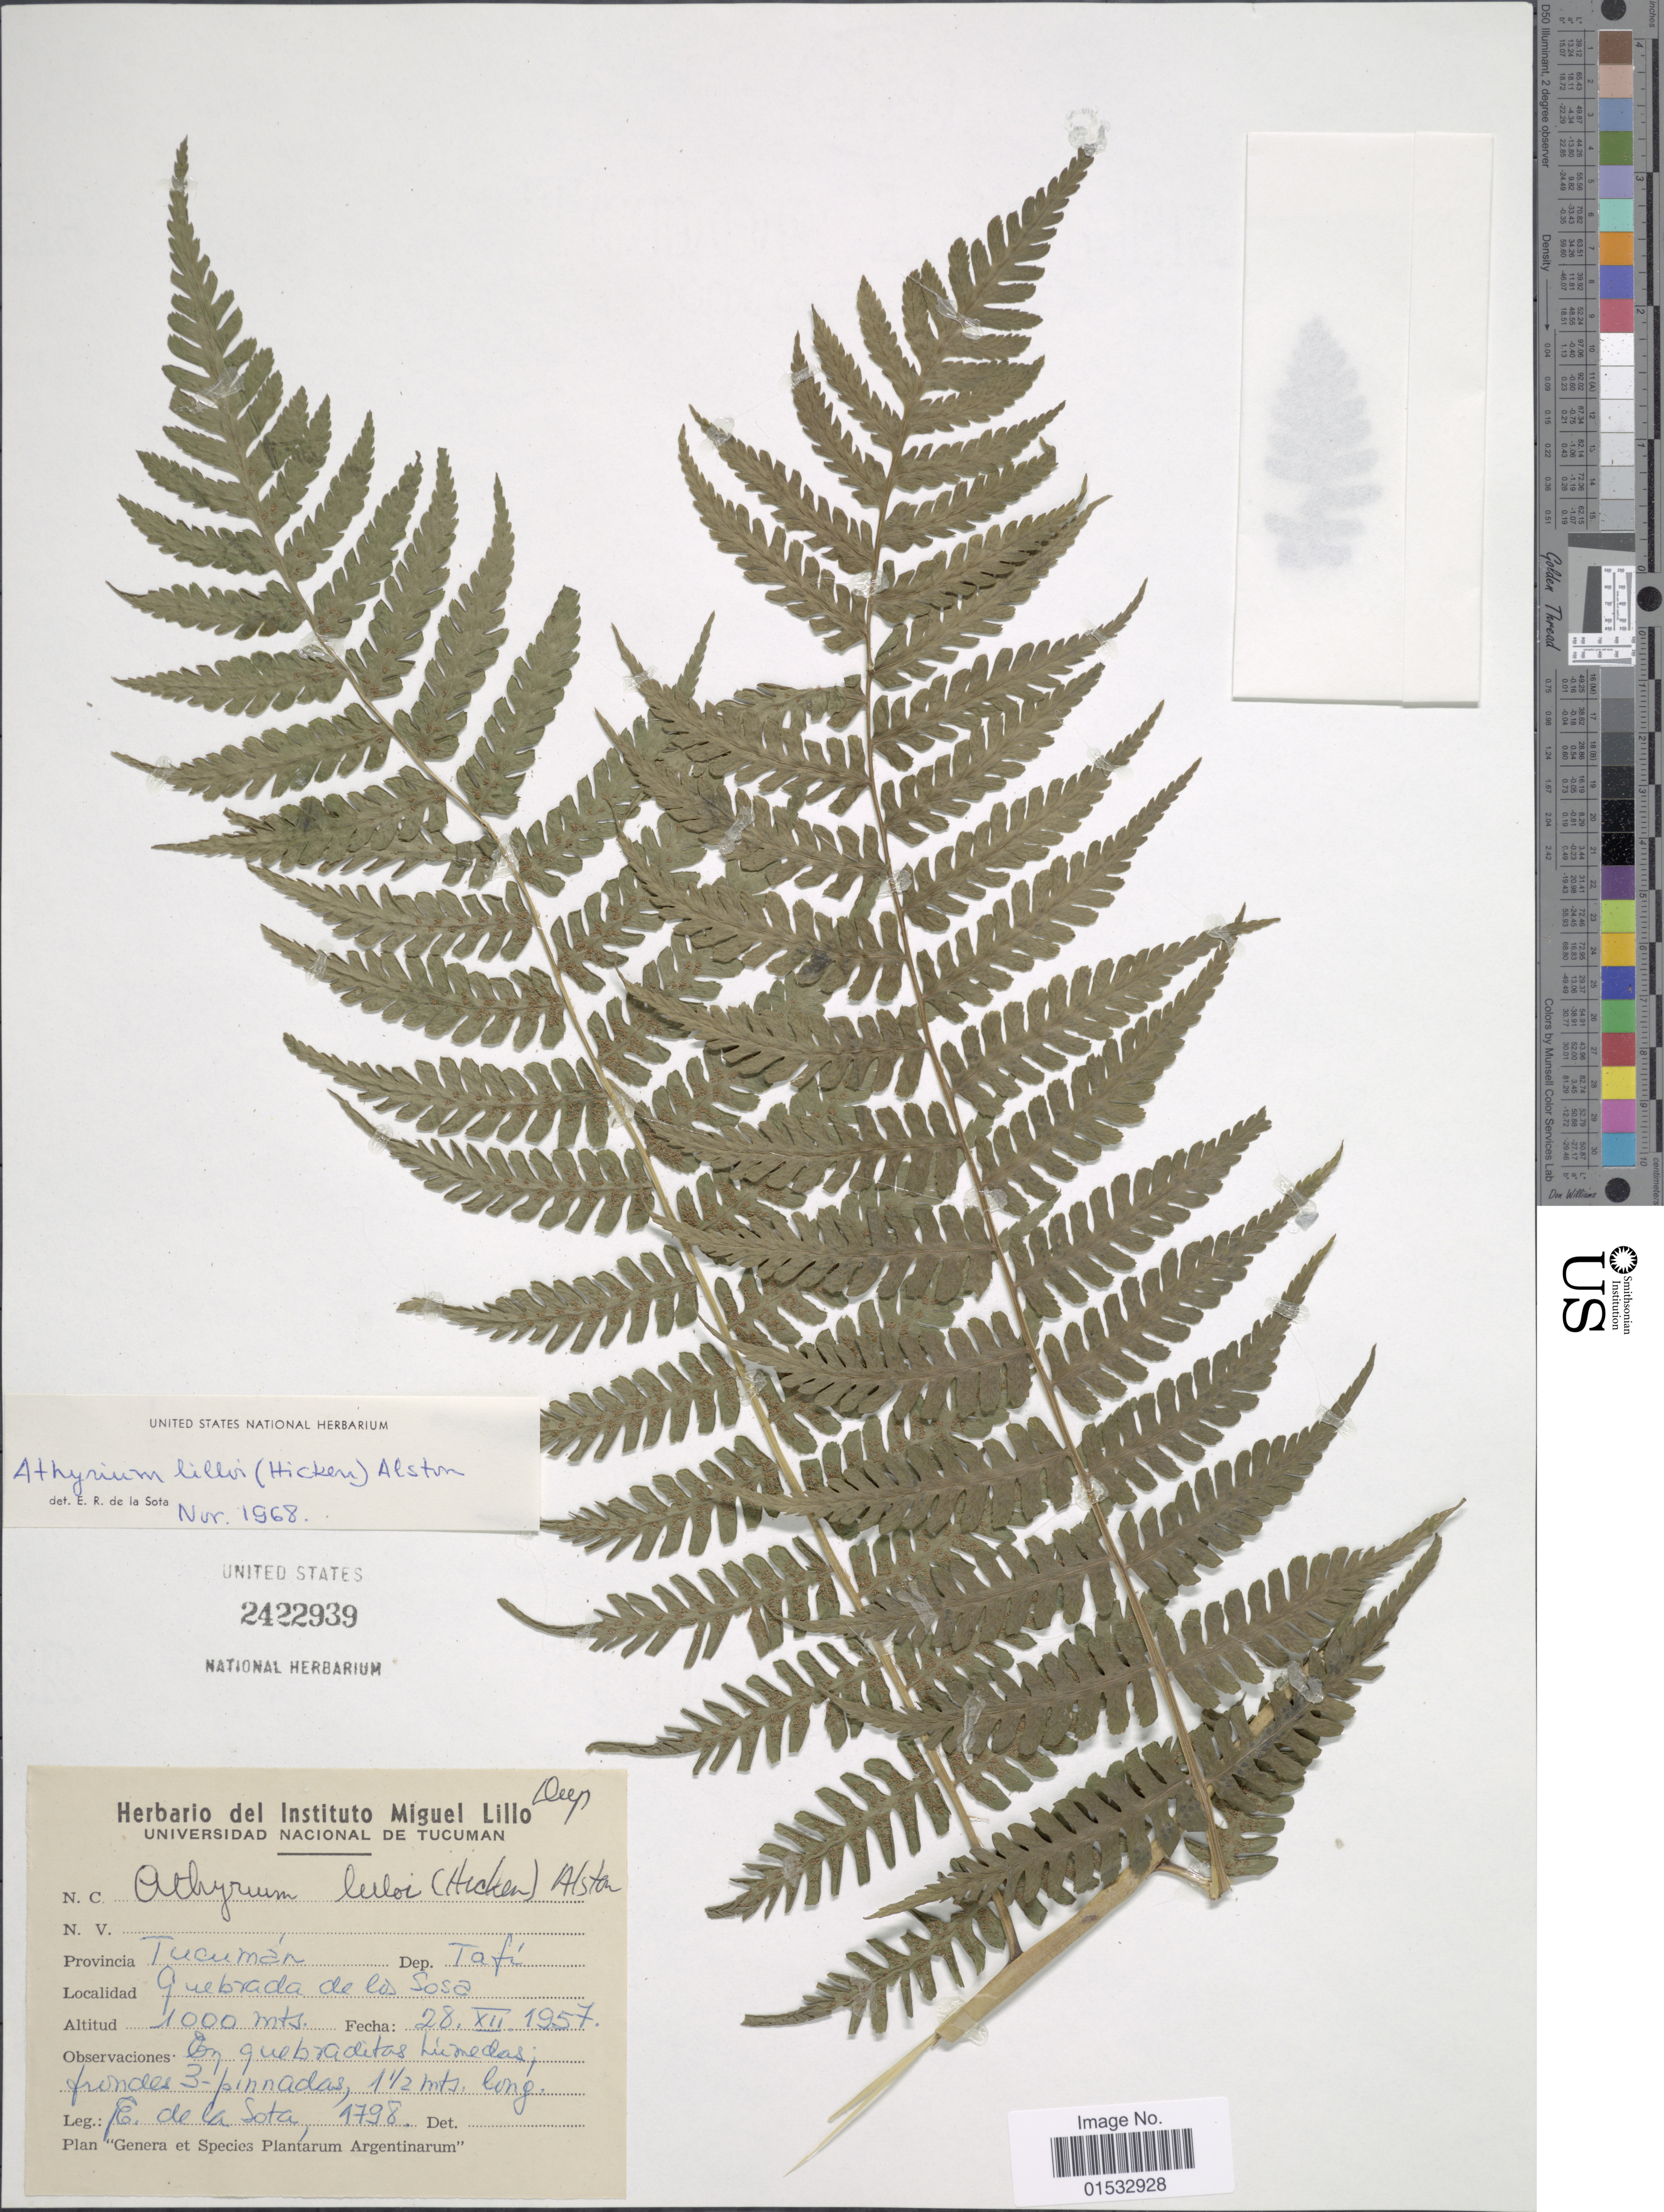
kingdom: Plantae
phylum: Tracheophyta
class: Polypodiopsida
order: Polypodiales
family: Athyriaceae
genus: Diplazium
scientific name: Diplazium lilloi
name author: (Hicken) R.M. Tryon & A.F. Tryon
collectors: E. R. de la Sota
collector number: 1798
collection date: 1957-12-28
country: Argentina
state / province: Tucuman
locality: Dep. Tafí, Quebrada de los Sosa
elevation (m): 1000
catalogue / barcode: US 2422939